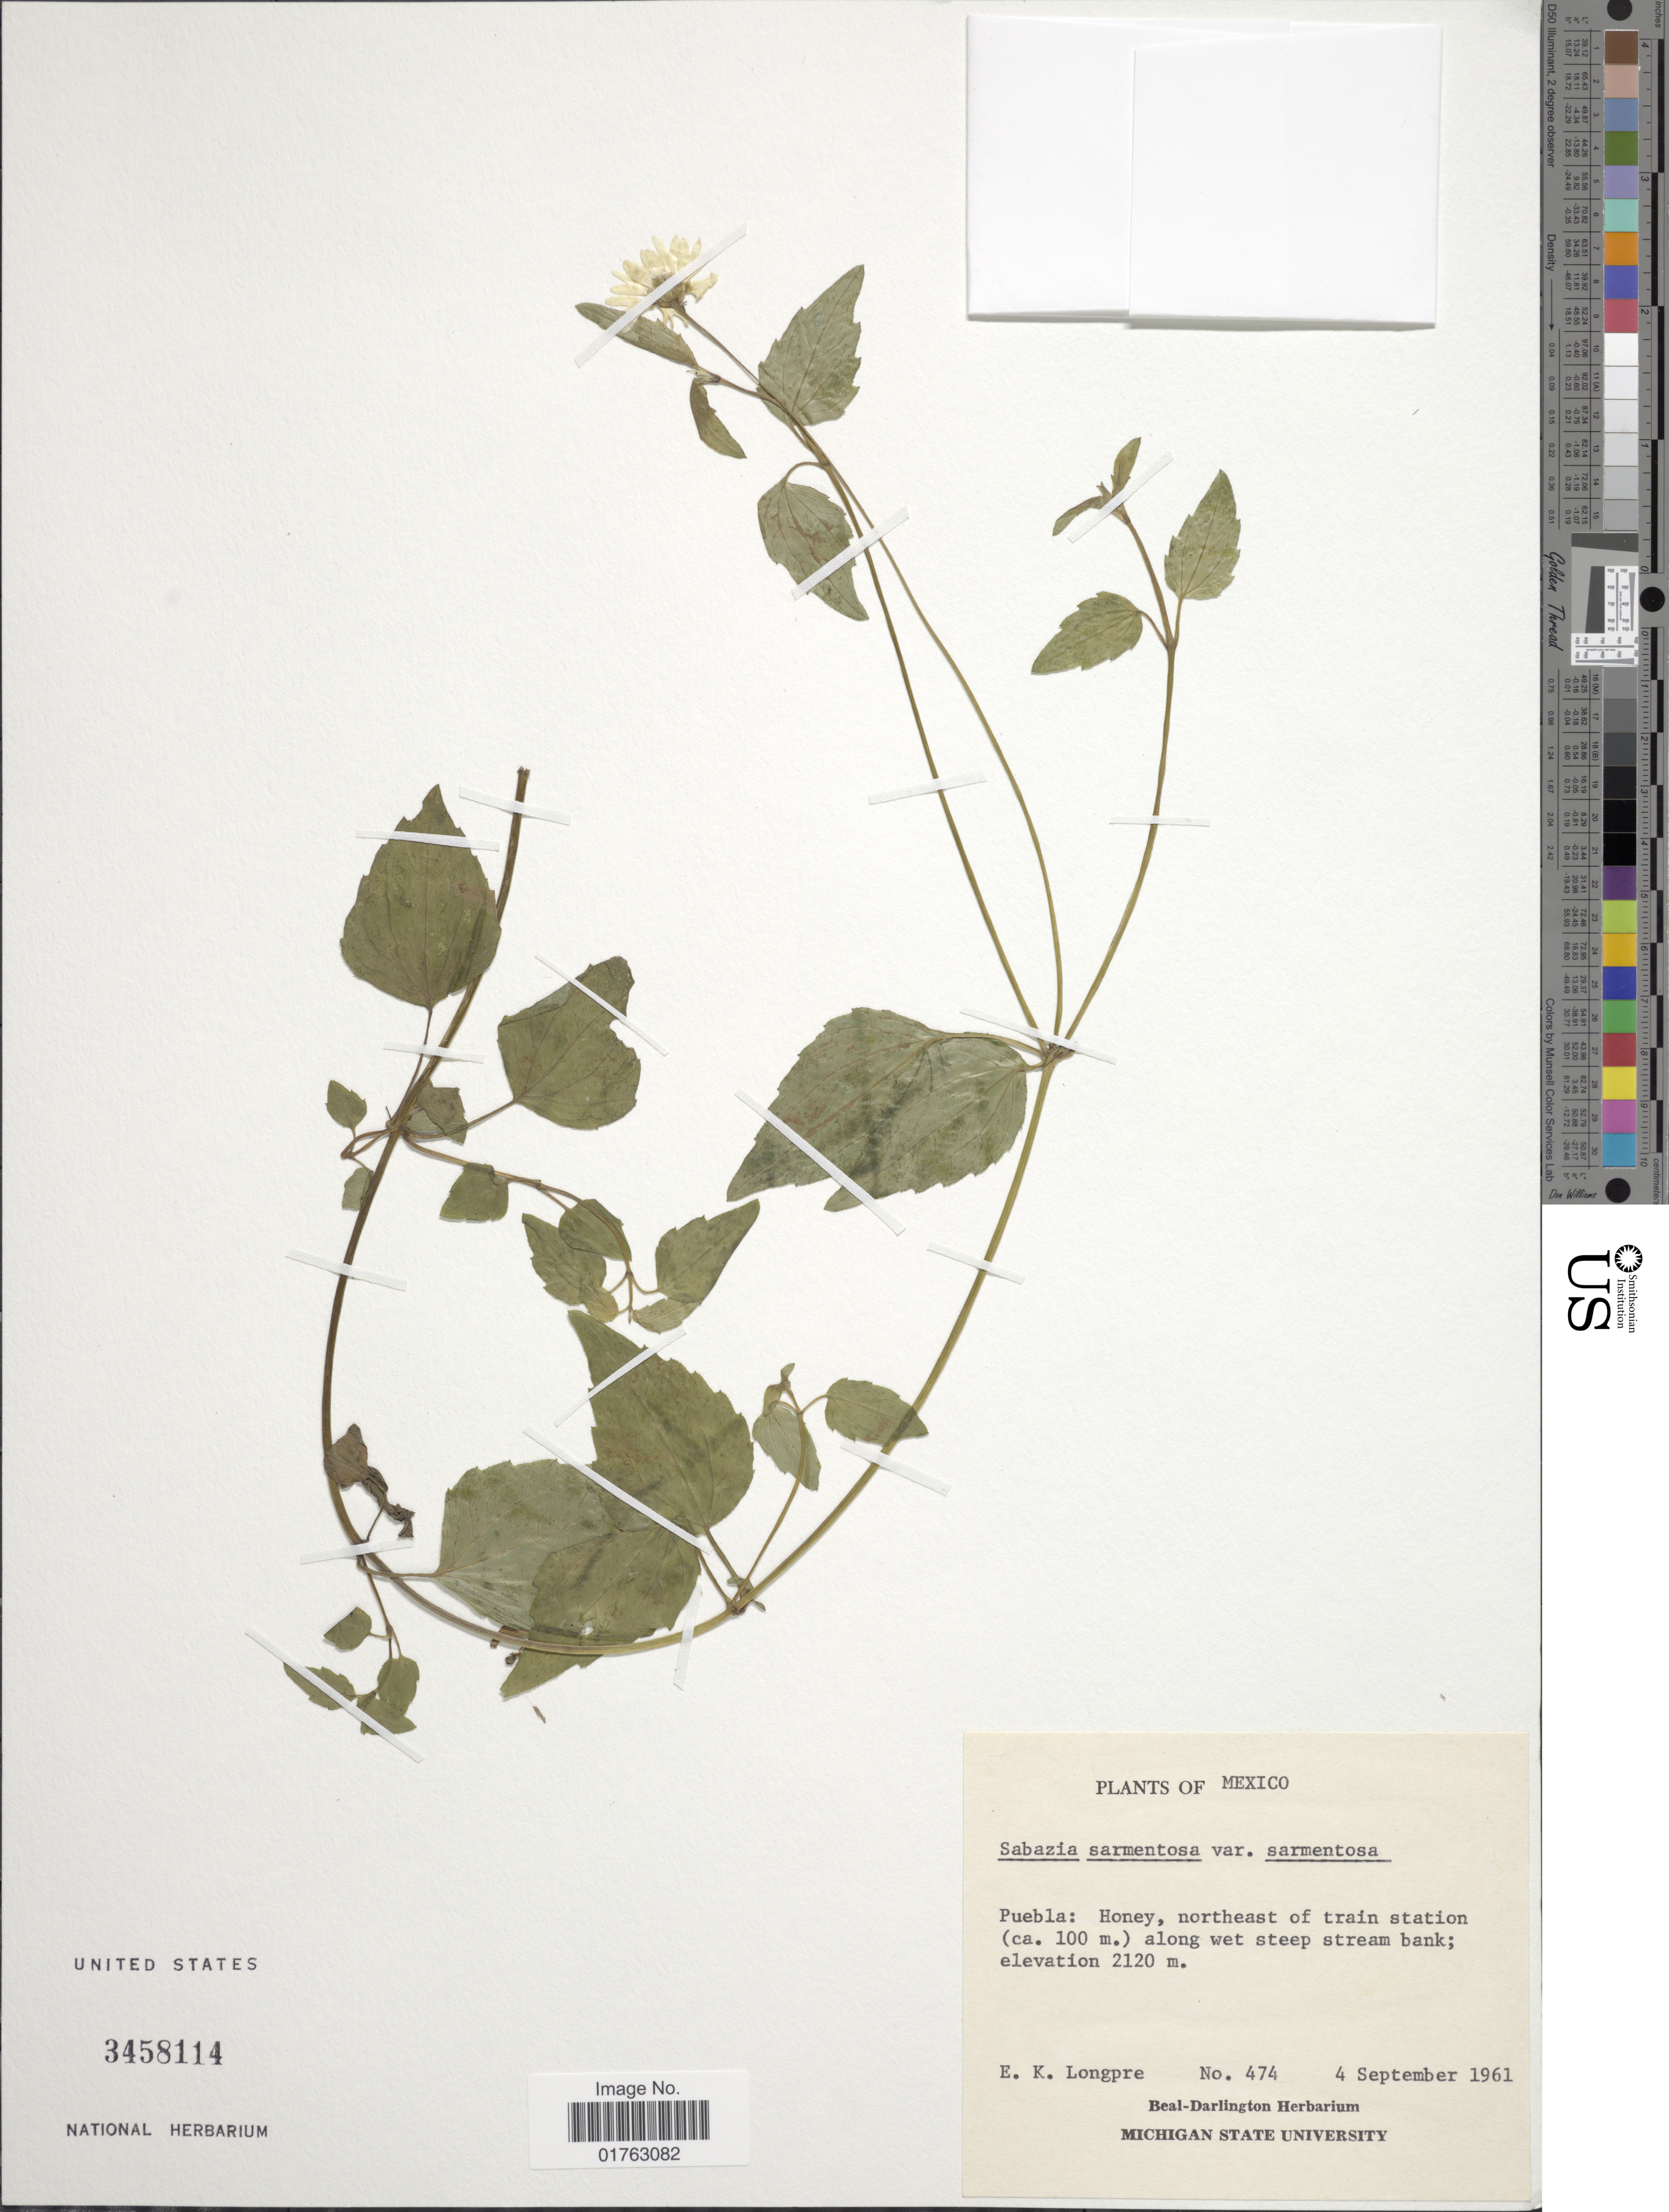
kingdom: Plantae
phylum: Tracheophyta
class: Magnoliopsida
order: Asterales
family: Asteraceae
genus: Sabazia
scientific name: Sabazia sarmentosa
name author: Less.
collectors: E. Longpre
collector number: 474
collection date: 1961-09-04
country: Mexico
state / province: Puebla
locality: Honey, northeast of train station (ca. 100 m) along wet steep stream bank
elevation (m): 2120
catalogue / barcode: US 3458114